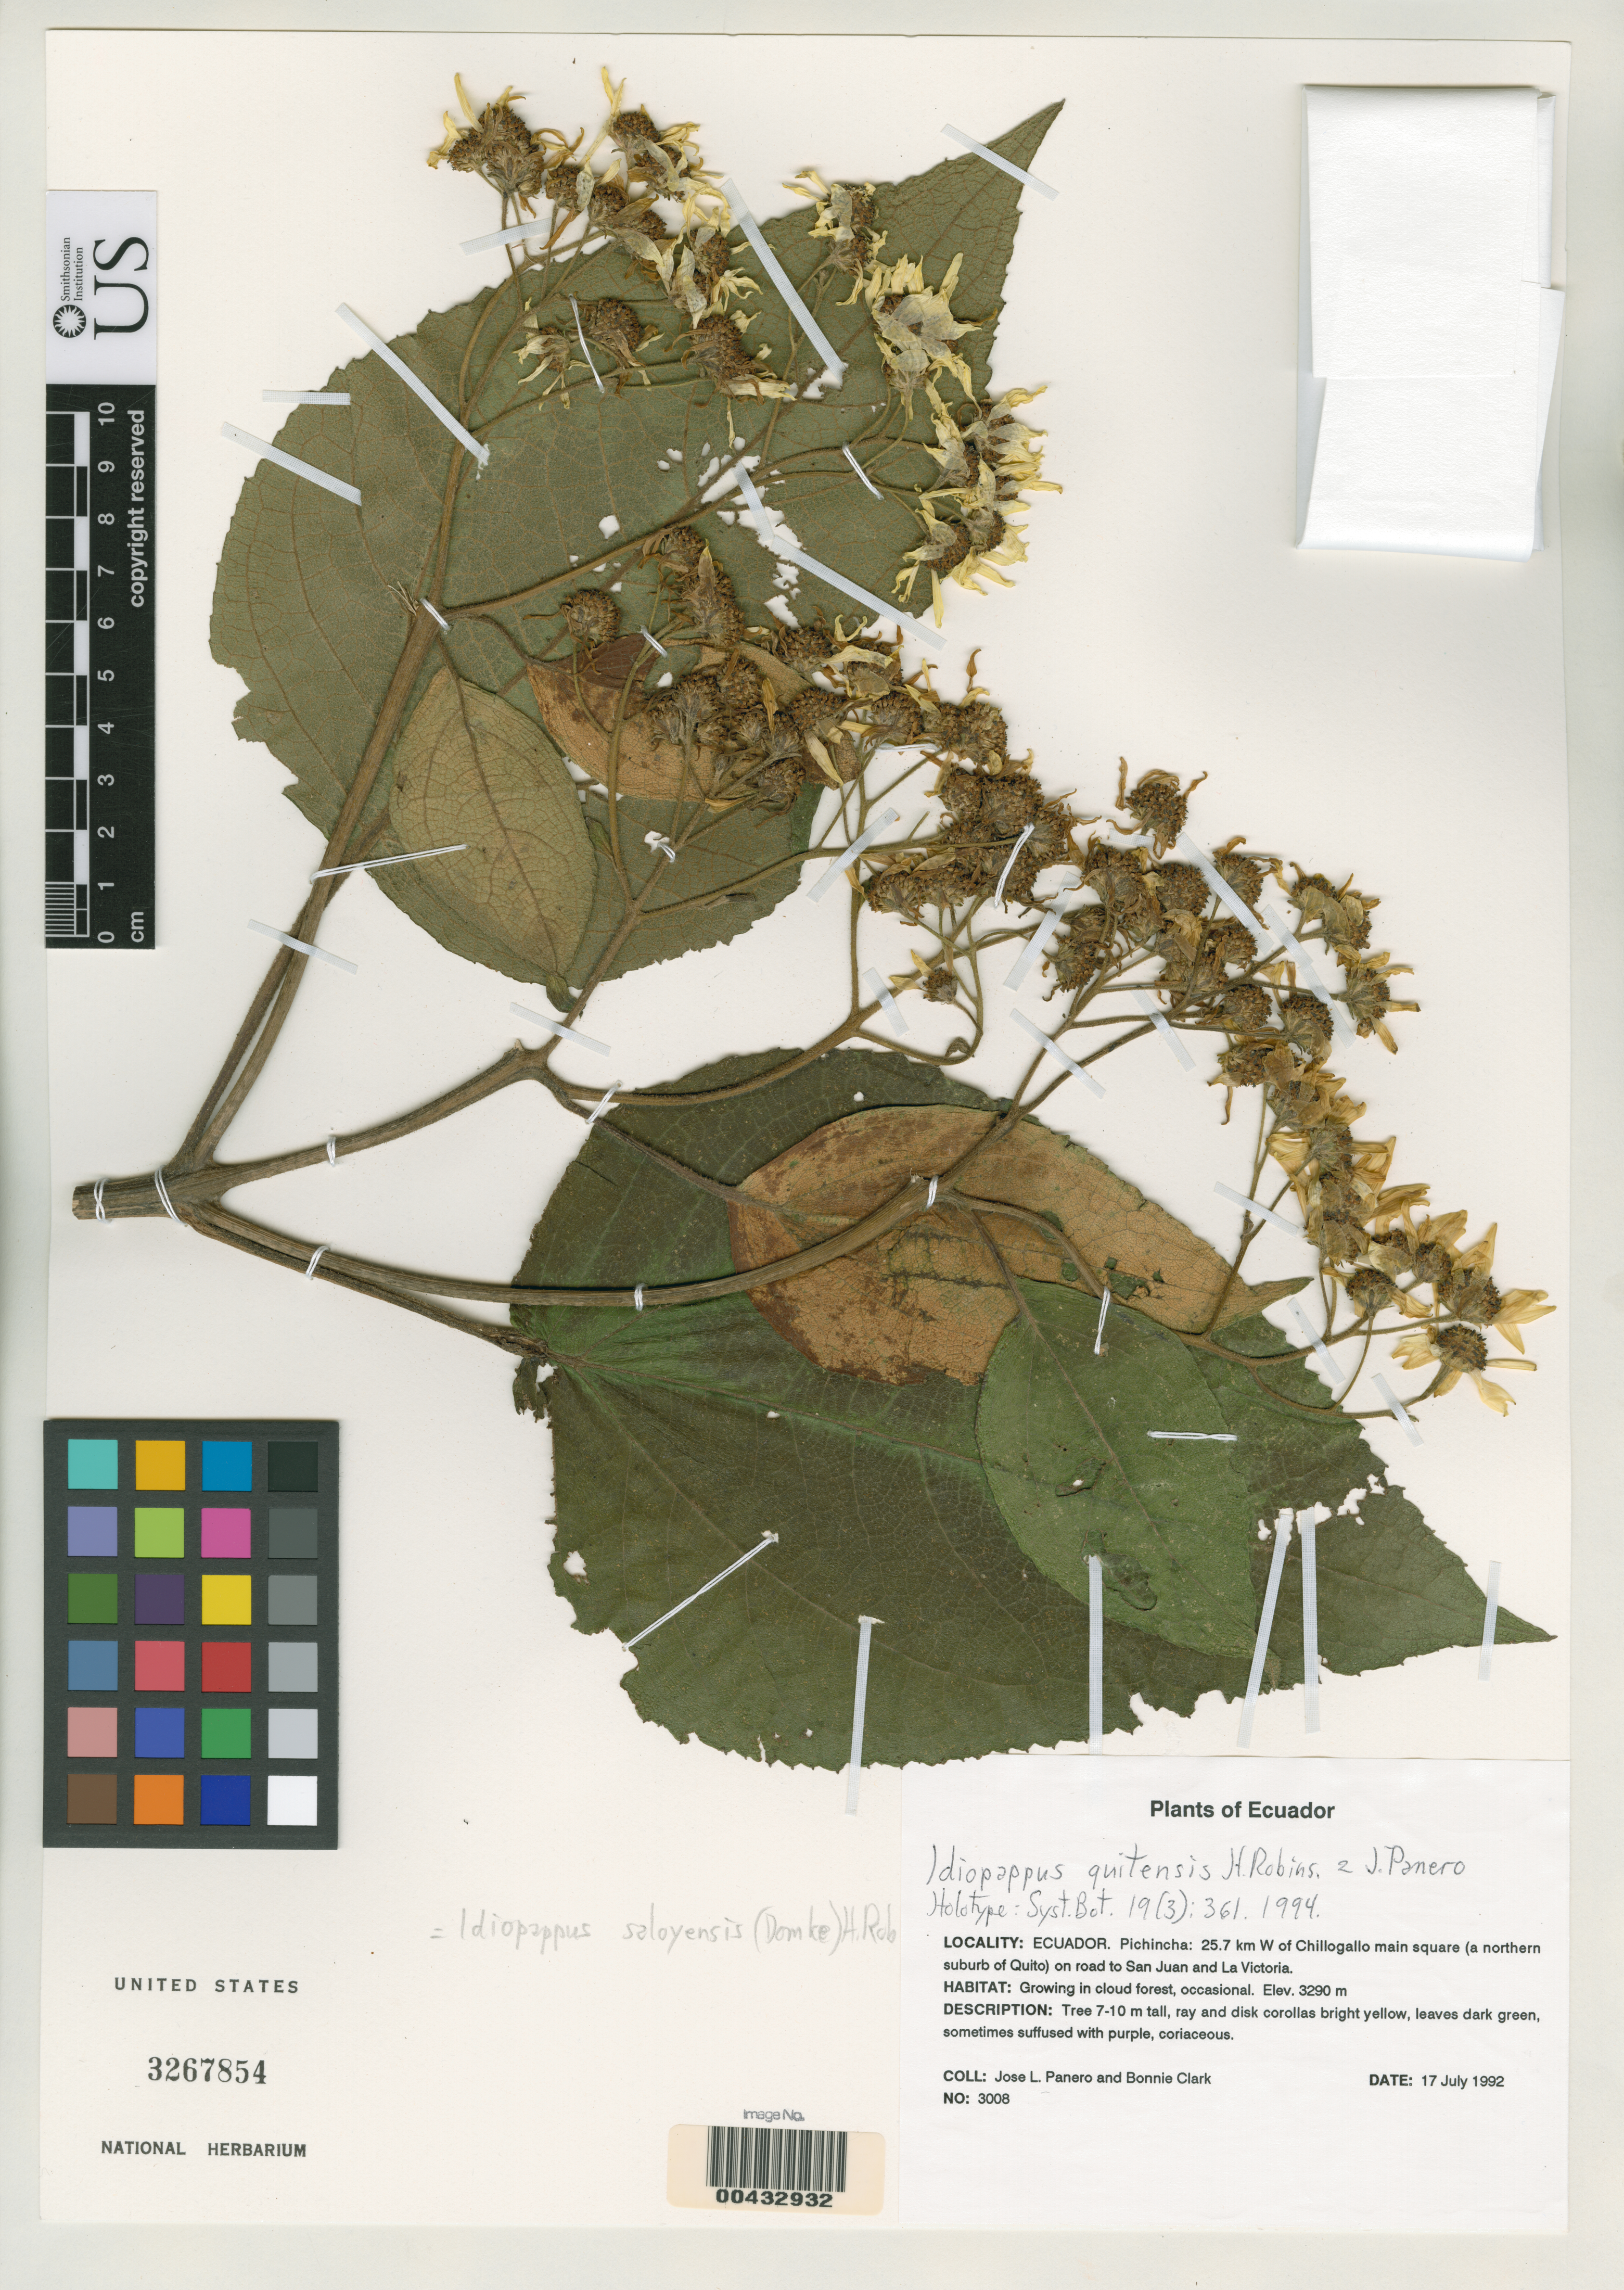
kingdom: Plantae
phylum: Tracheophyta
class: Magnoliopsida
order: Asterales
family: Asteraceae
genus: Idiopappus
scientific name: Idiopappus quitensis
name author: H. Rob. & Panero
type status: Holotype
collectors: J. L. Panero & B. Clark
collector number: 3008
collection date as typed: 17 Jul 1992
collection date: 1992-07-17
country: Ecuador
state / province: Pichincha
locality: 25.7 km W of Chillogallo main square (a northern suburb of Quito) on road to San Juan & La Victoria.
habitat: Growing in cloud forest, occasional.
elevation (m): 3290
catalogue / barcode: US 3267854